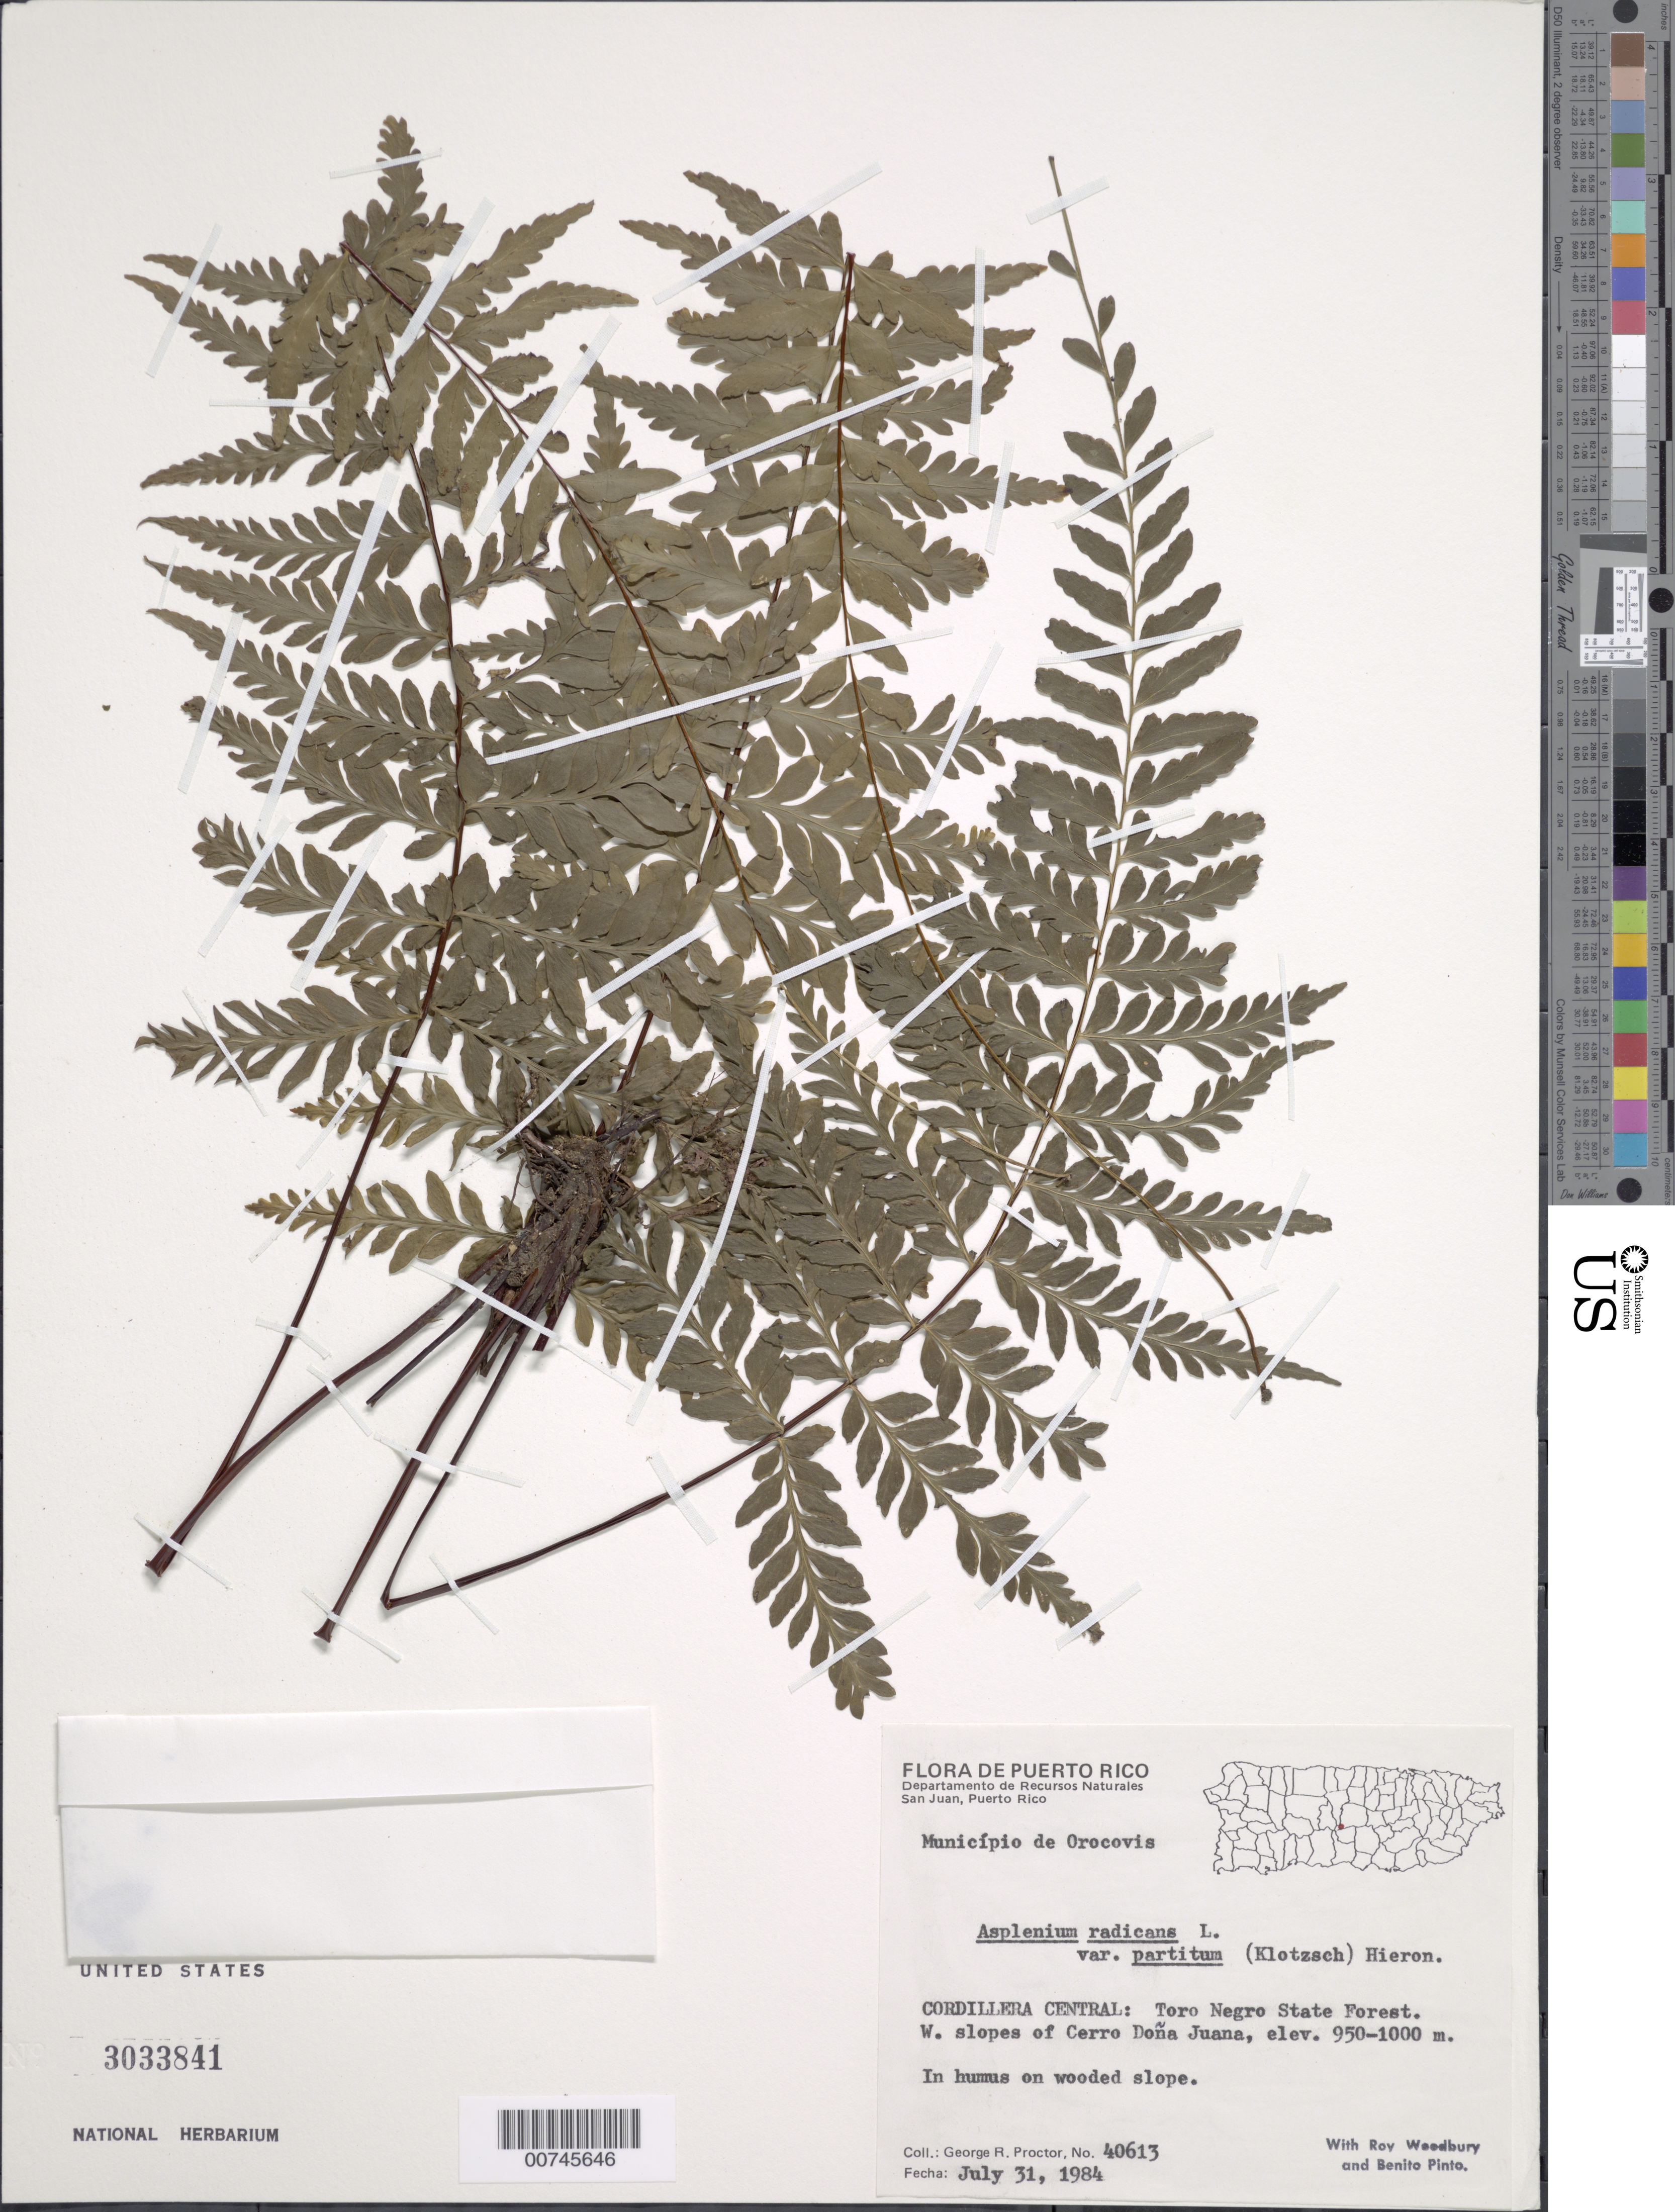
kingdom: Plantae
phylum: Tracheophyta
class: Polypodiopsida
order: Polypodiales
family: Aspleniaceae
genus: Asplenium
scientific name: Asplenium radicans var. radicans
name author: L.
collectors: G. R. Proctor, R. O. Woodbury & B. Pinto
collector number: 40613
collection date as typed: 31 Jul 1984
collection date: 1984-07-31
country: Puerto Rico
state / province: Orocovis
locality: Cordillera Central: Toro Negro State Forest. W slope of Cerro Doña Juana, Municipio de Orocovis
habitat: In humus on wooded slope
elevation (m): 950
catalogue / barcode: US 3033841